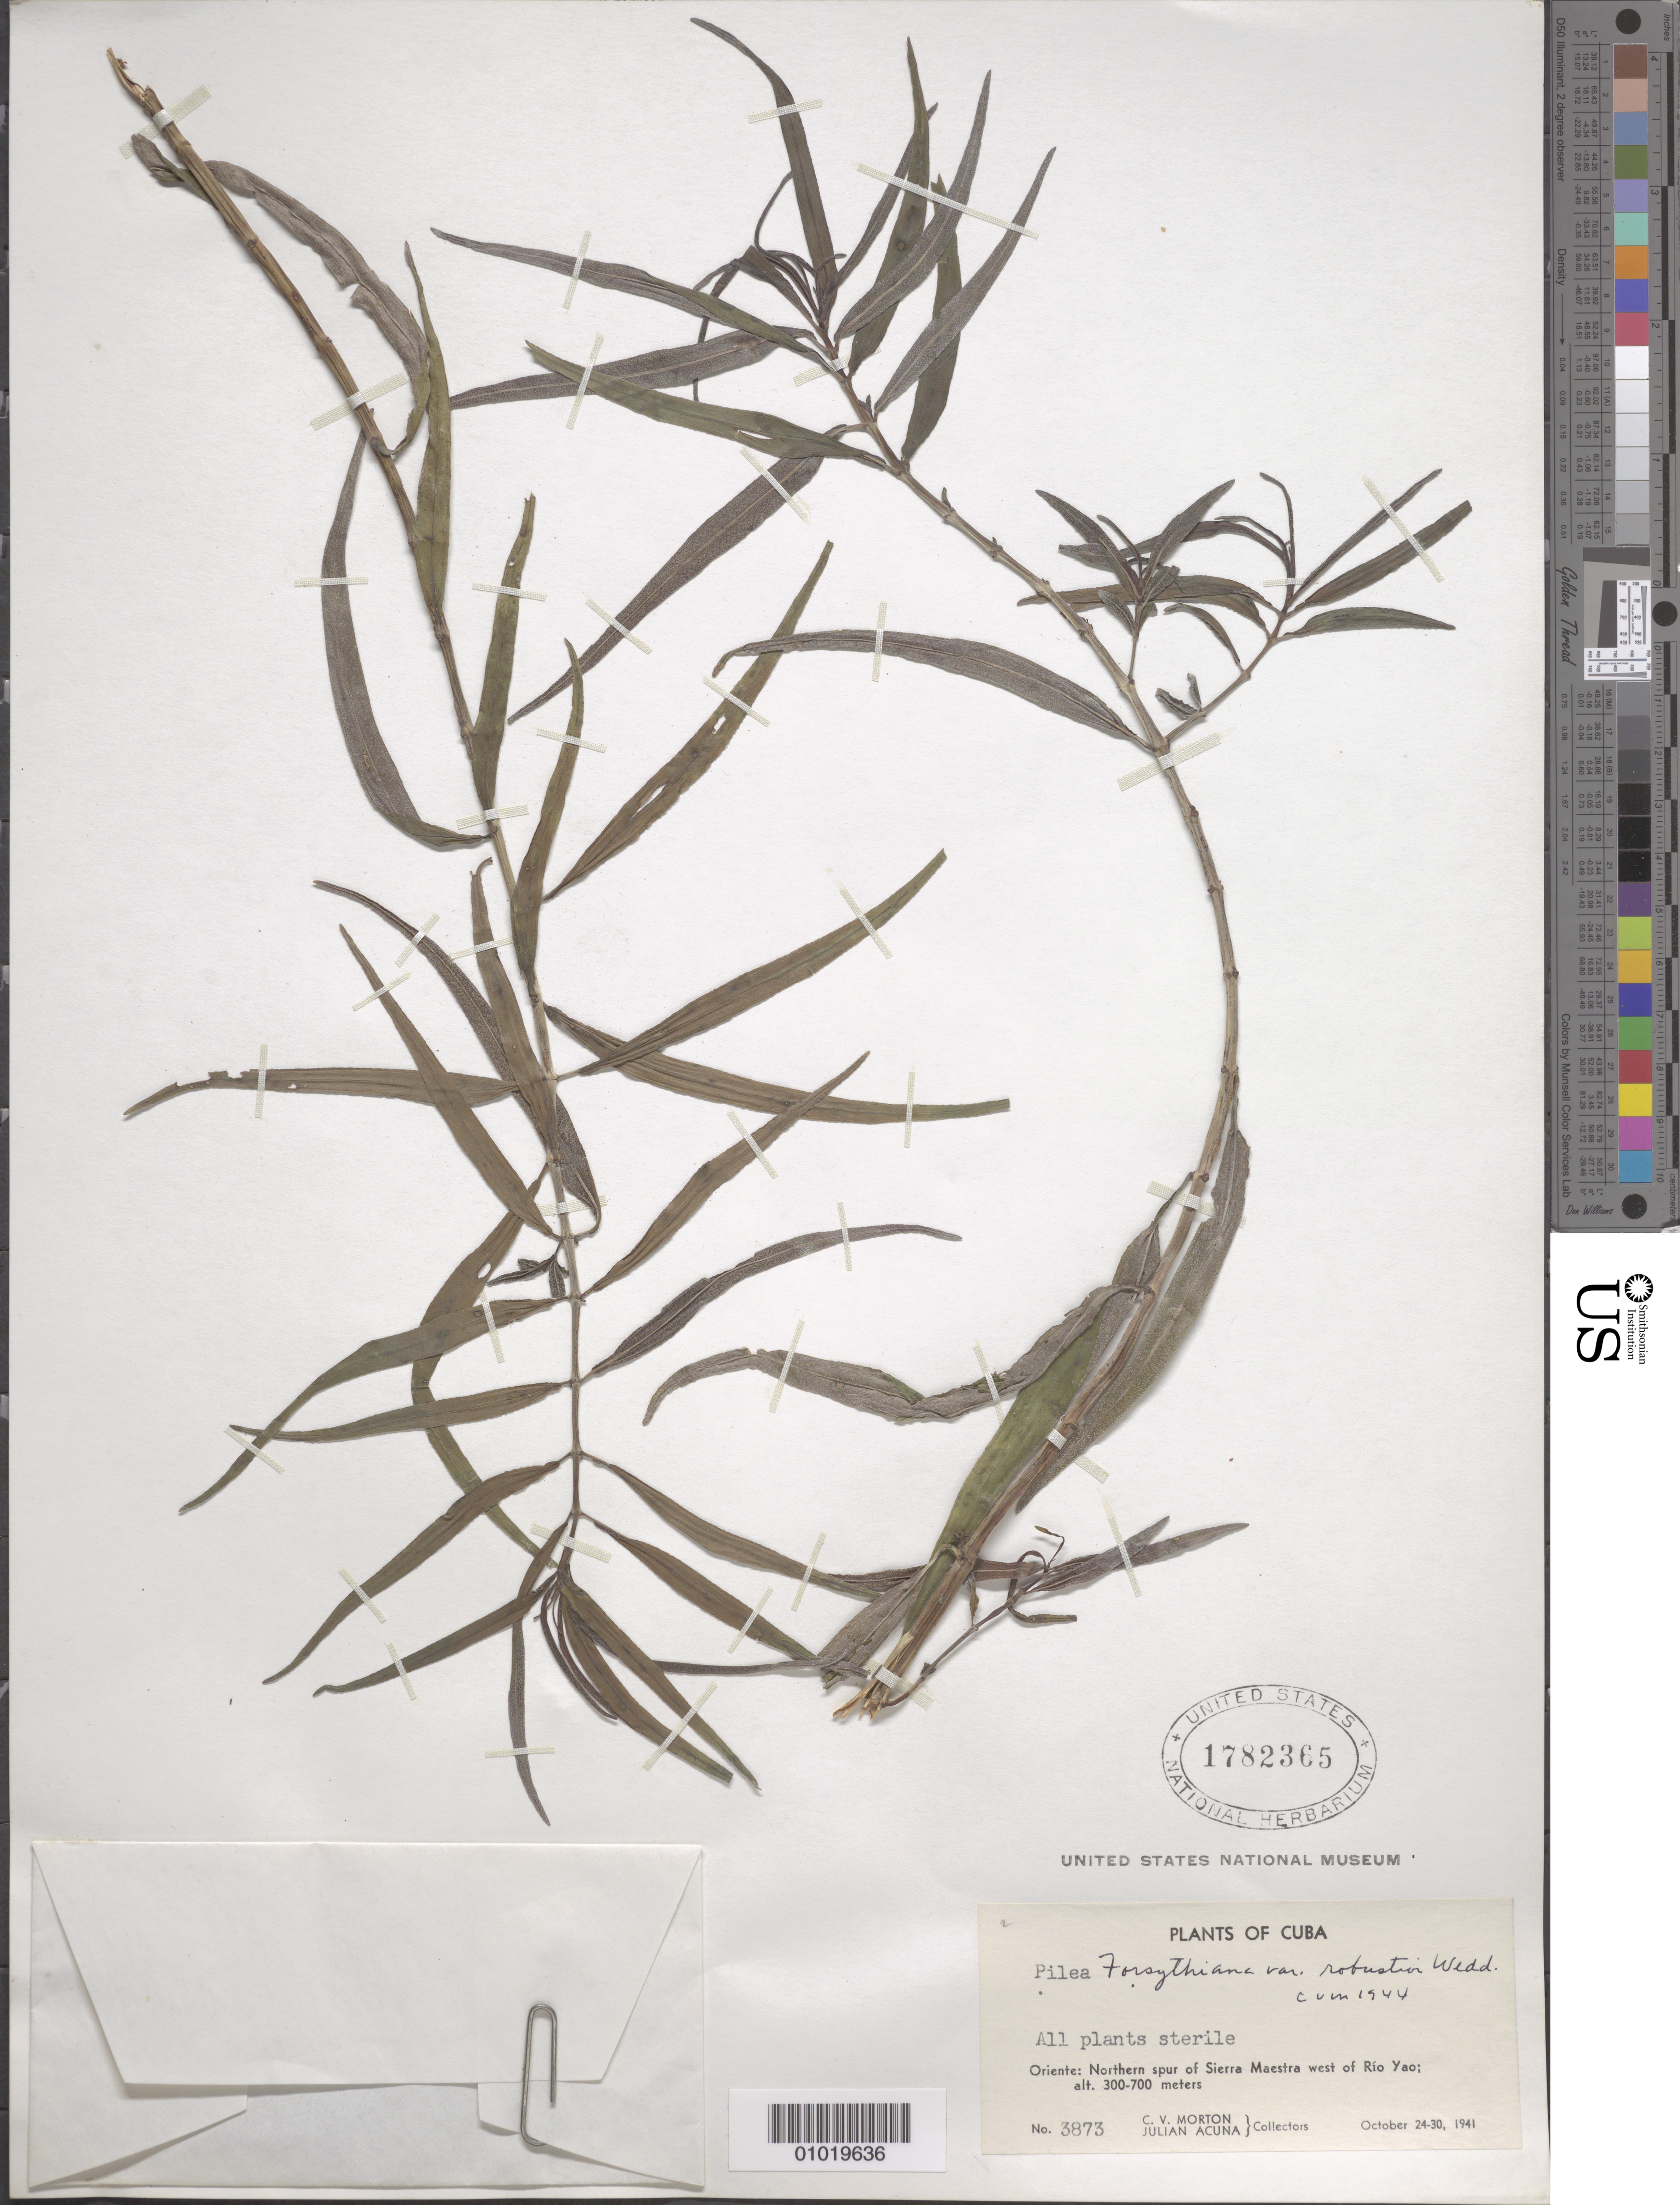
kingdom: Plantae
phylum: Tracheophyta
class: Magnoliopsida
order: Rosales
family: Urticaceae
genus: Pilea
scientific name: Pilea forsythiana var. robustior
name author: Wedd.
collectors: C. V. Morton & J. Acuña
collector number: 3873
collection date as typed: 24 Oct 1941 to 30 Oct 1941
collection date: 1941-10-24/1941-10-30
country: Cuba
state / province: Oriente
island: Cuba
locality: Oriente: Northern spur of Sierra Maestra west of Rio Yao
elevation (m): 300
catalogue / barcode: US 1782365